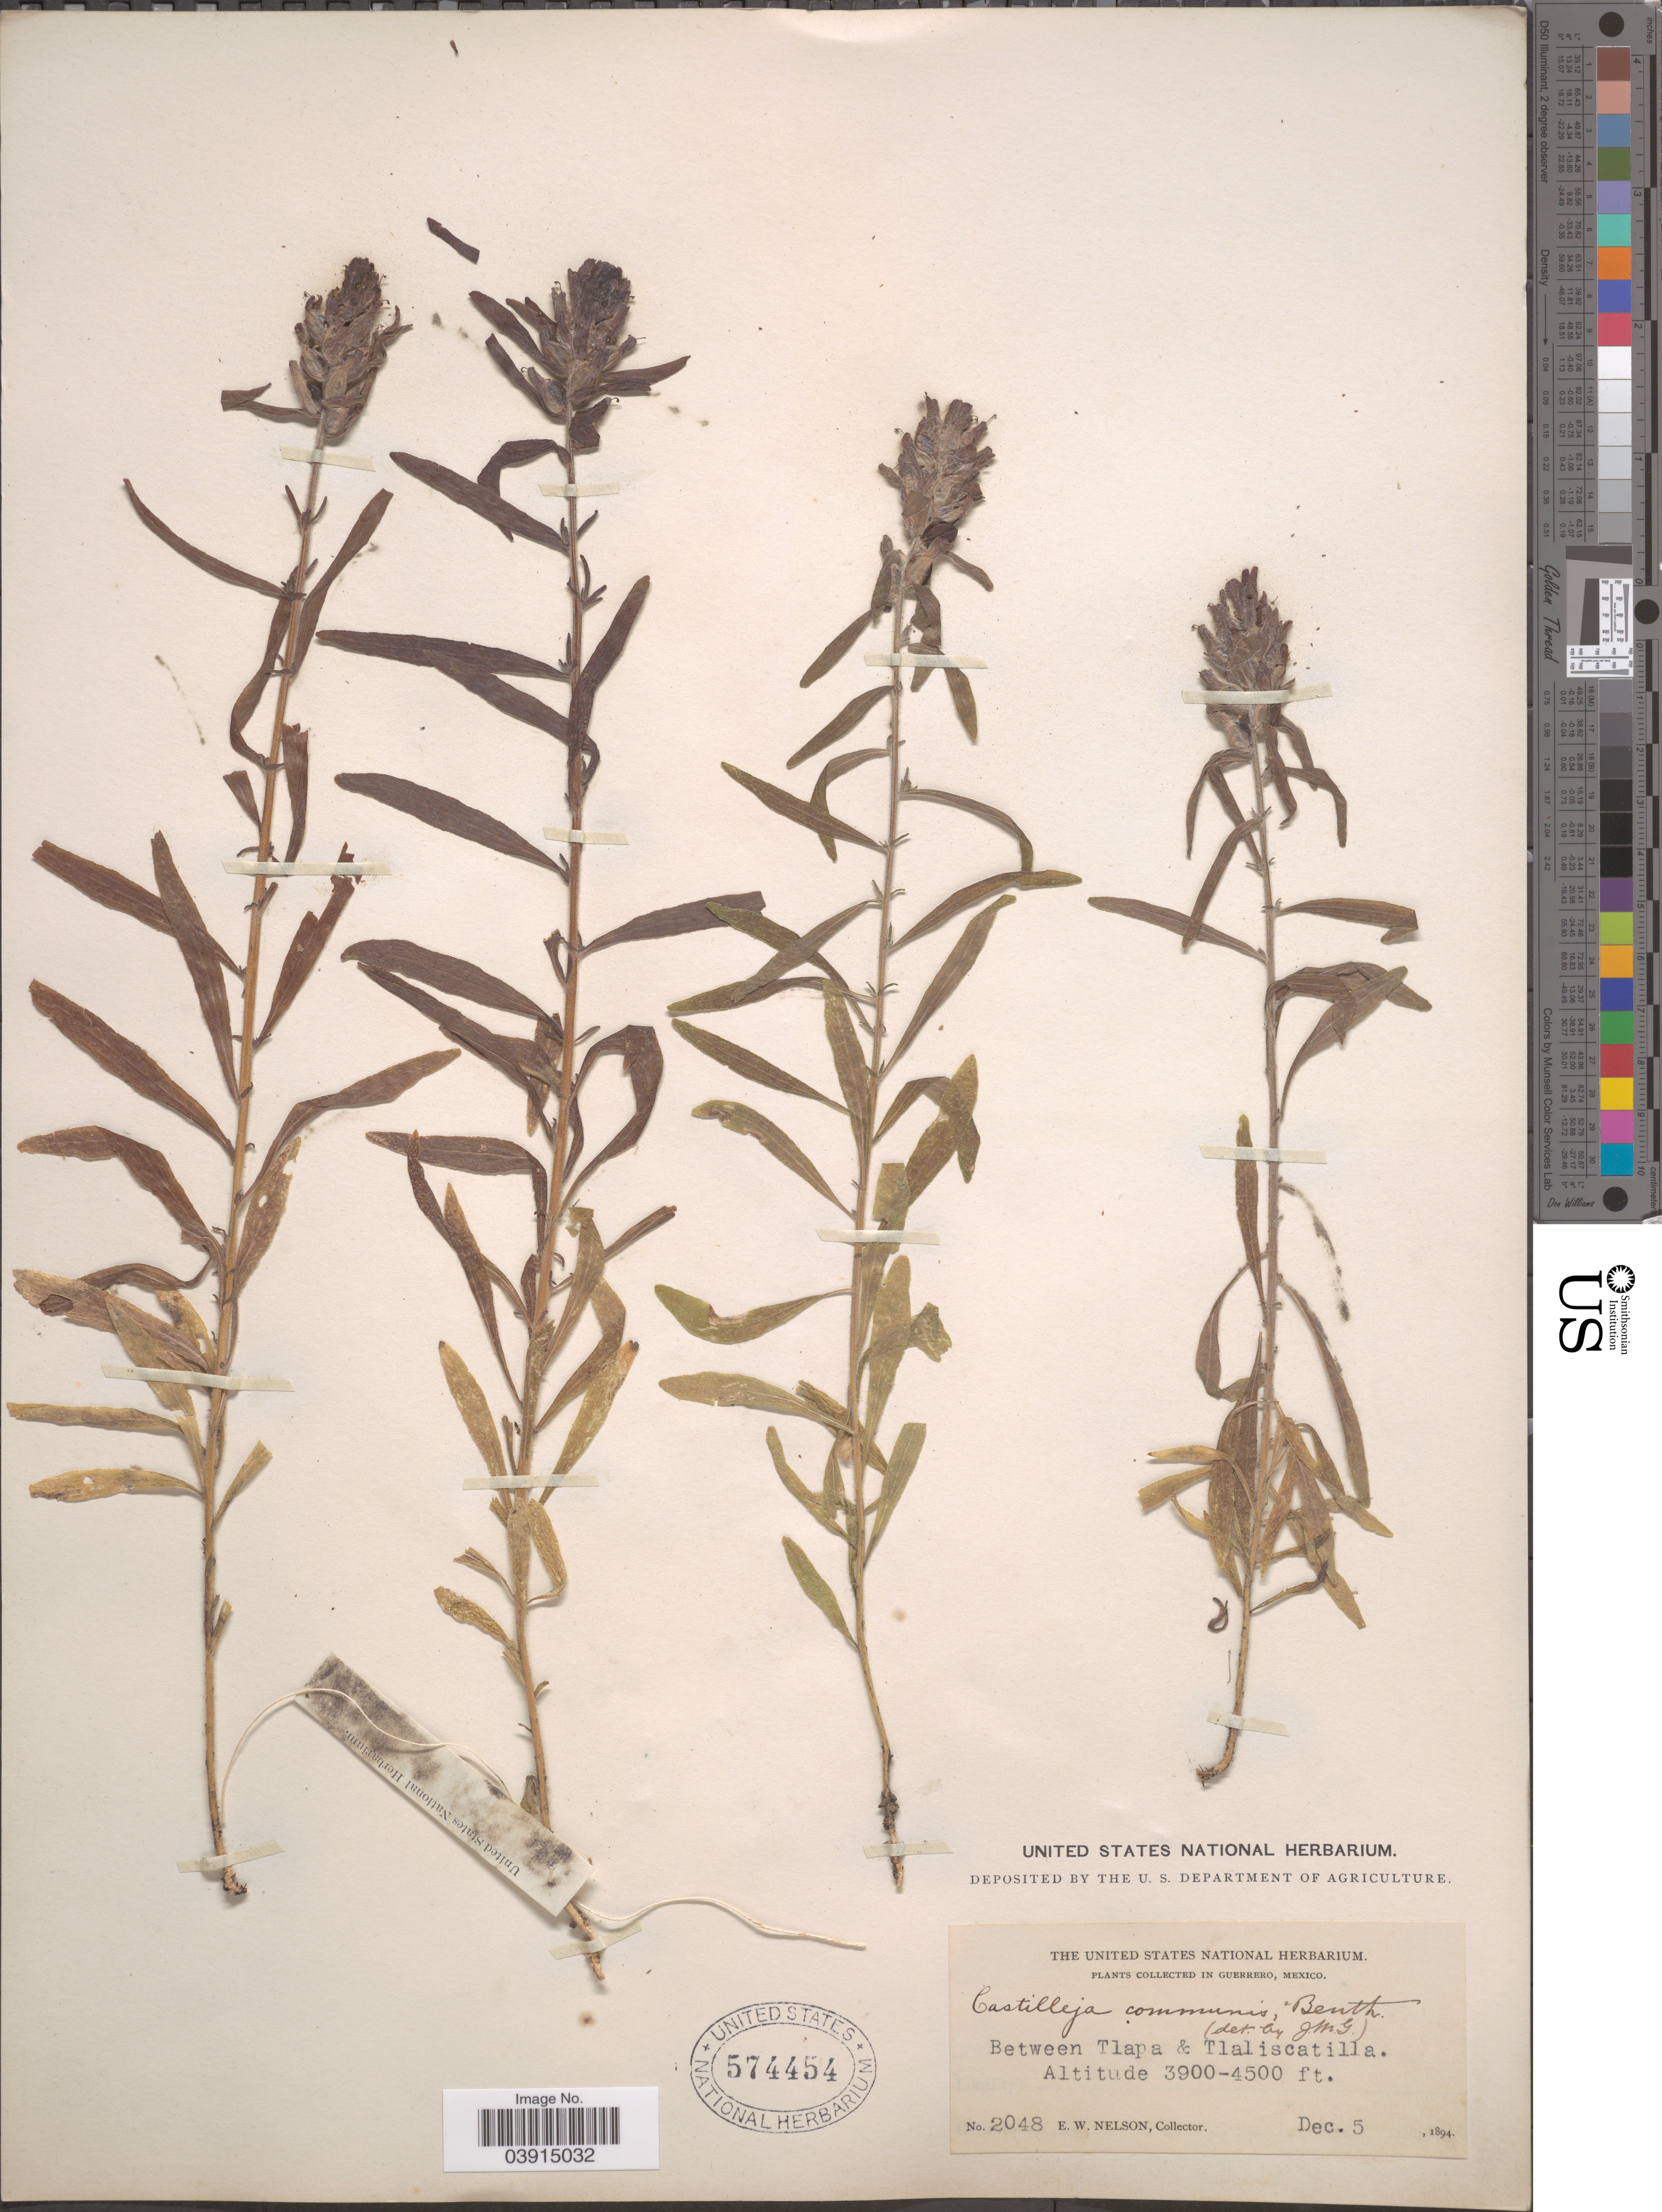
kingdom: Plantae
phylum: Tracheophyta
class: Magnoliopsida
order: Lamiales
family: Orobanchaceae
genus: Castilleja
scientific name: Castilleja arvensis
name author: Schltdl. & Cham.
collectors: E. W. Nelson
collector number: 2048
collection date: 1894-12-05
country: Mexico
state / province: Guerrero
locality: Between Tlapa & Tlaliscatilla.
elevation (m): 1189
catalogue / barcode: US 574454